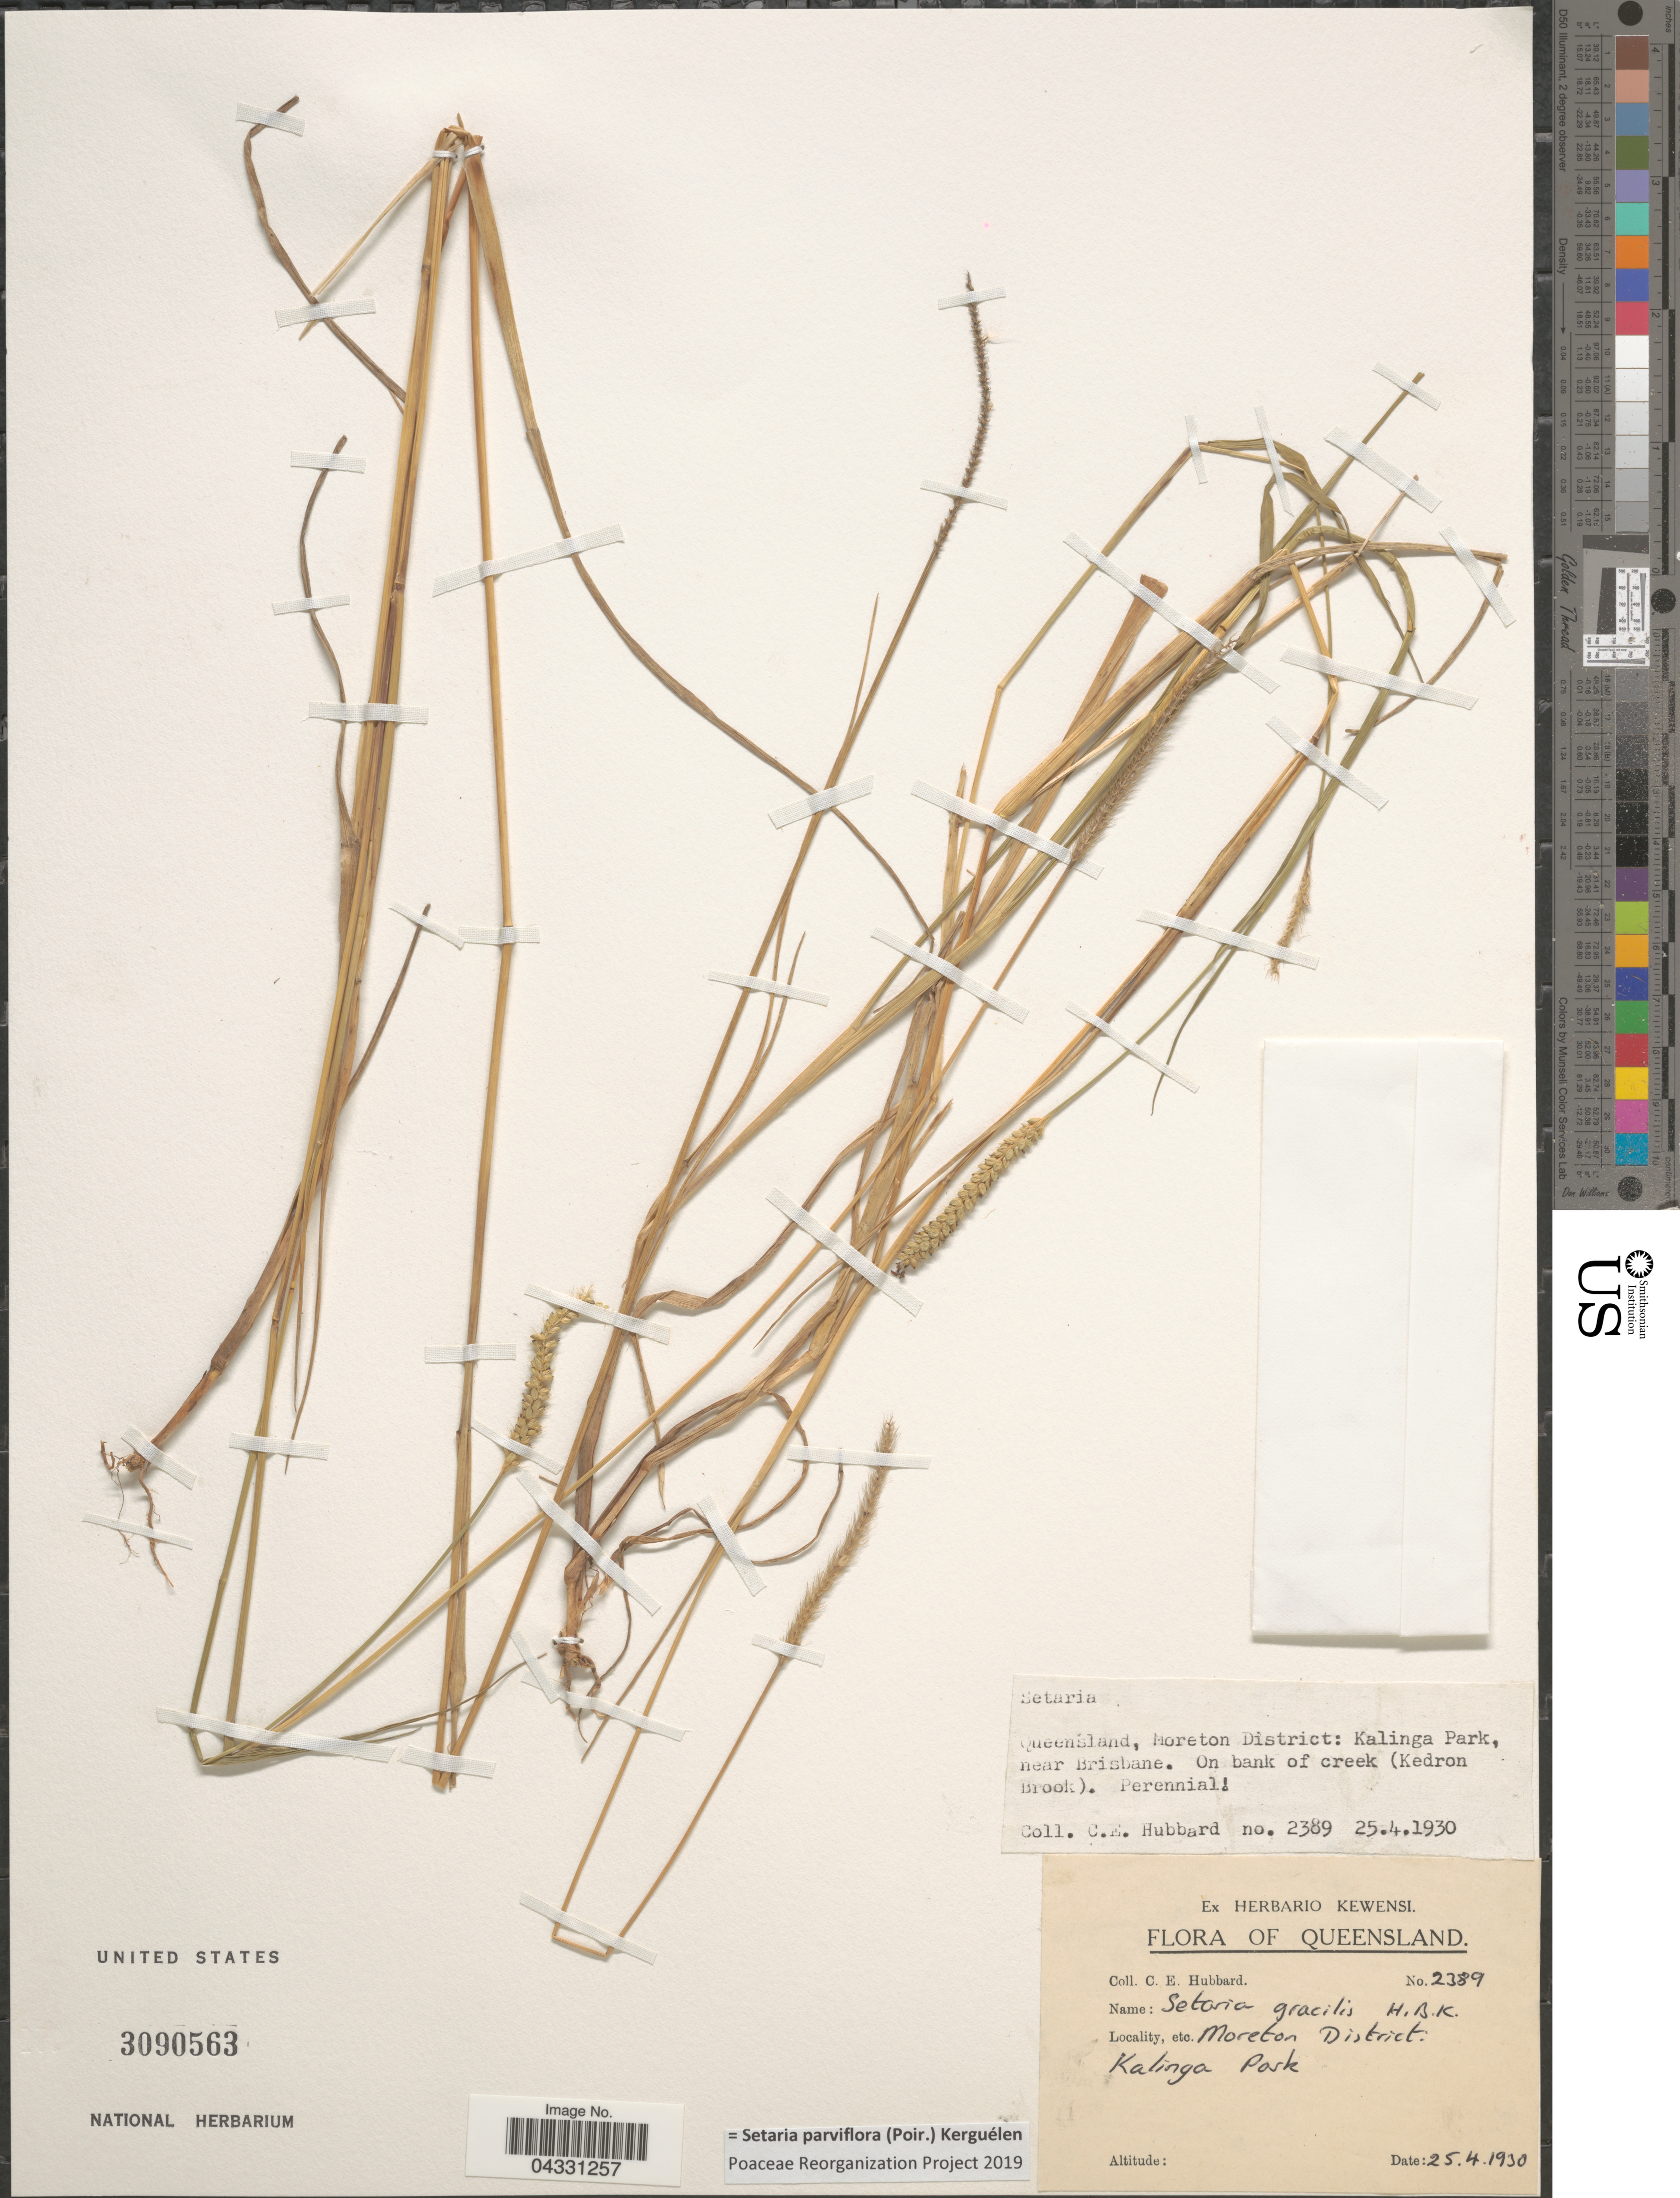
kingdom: Plantae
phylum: Tracheophyta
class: Liliopsida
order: Poales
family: Poaceae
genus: Setaria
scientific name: Setaria parviflora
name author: (Poir.) Kerguélen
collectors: C. E. Hubbard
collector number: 2389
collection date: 1938-04-25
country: Australia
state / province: Queensland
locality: Moreton District. Kalinga Park.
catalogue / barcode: US 3090563